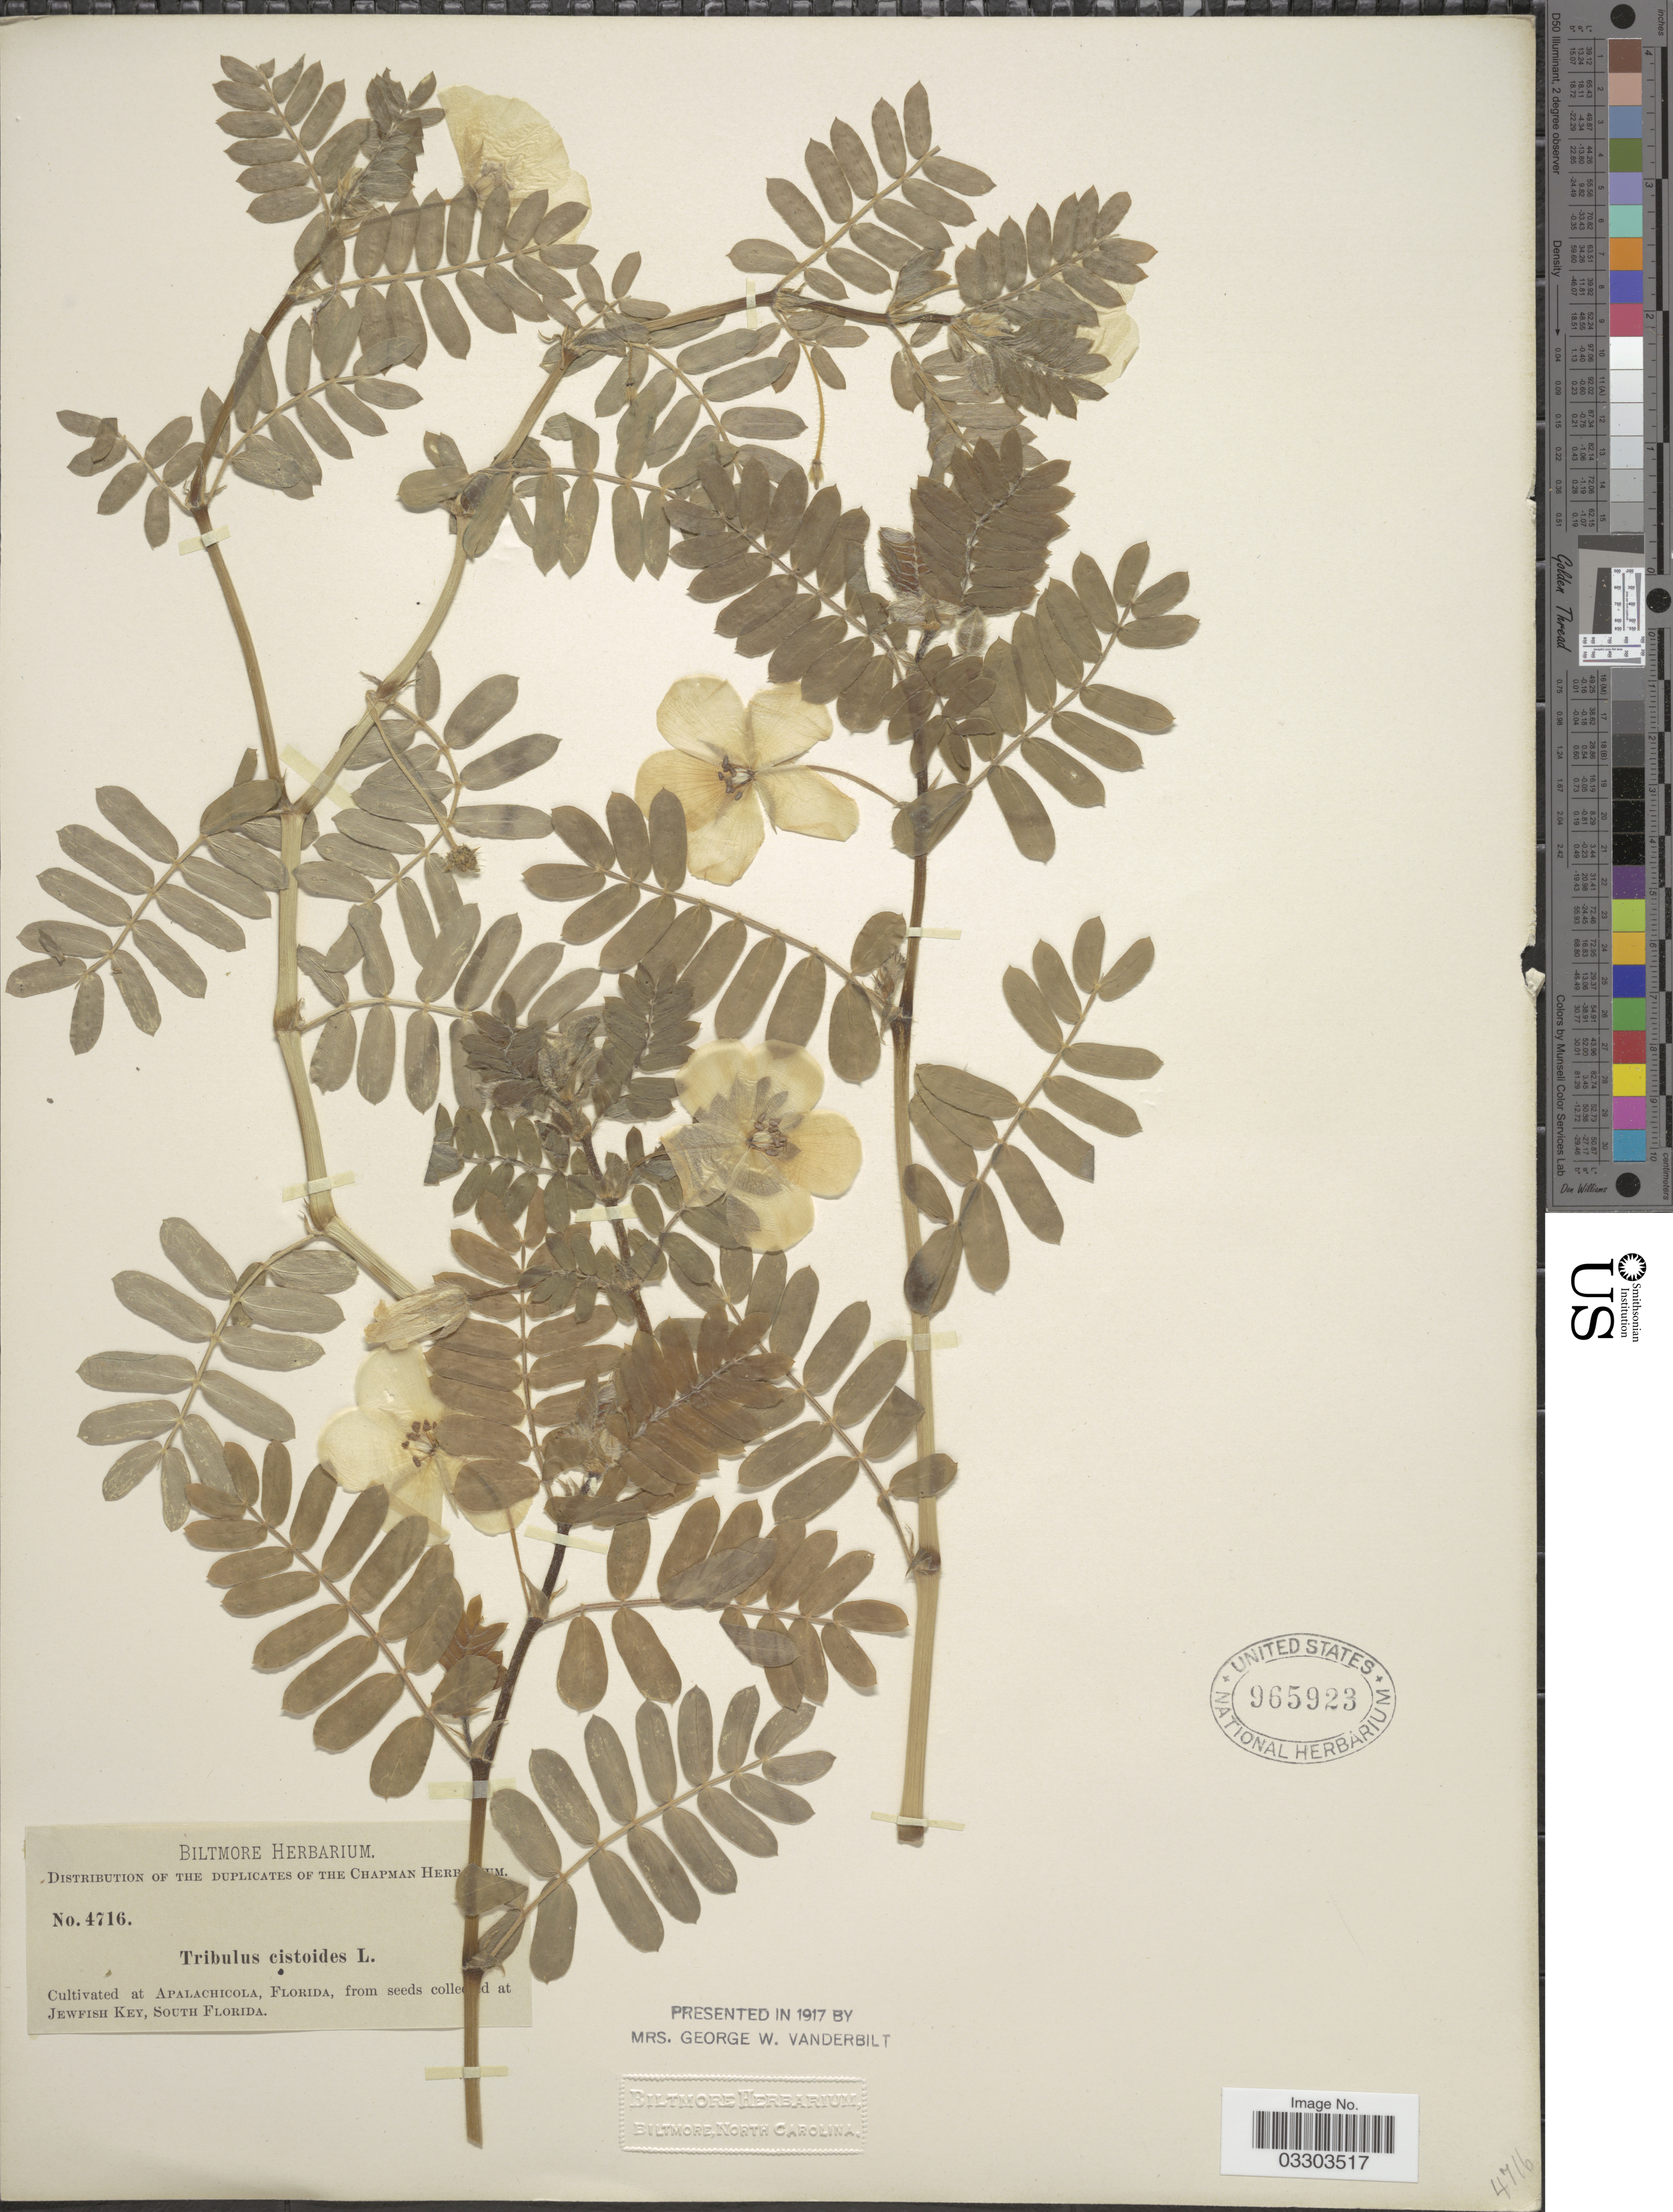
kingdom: Plantae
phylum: Tracheophyta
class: Magnoliopsida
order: Zygophyllales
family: Zygophyllaceae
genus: Tribulus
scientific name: Tribulus cistoides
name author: L.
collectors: ex herb. Biltmore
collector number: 4716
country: United States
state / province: Florida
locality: Apalachicola.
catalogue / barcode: US 965923